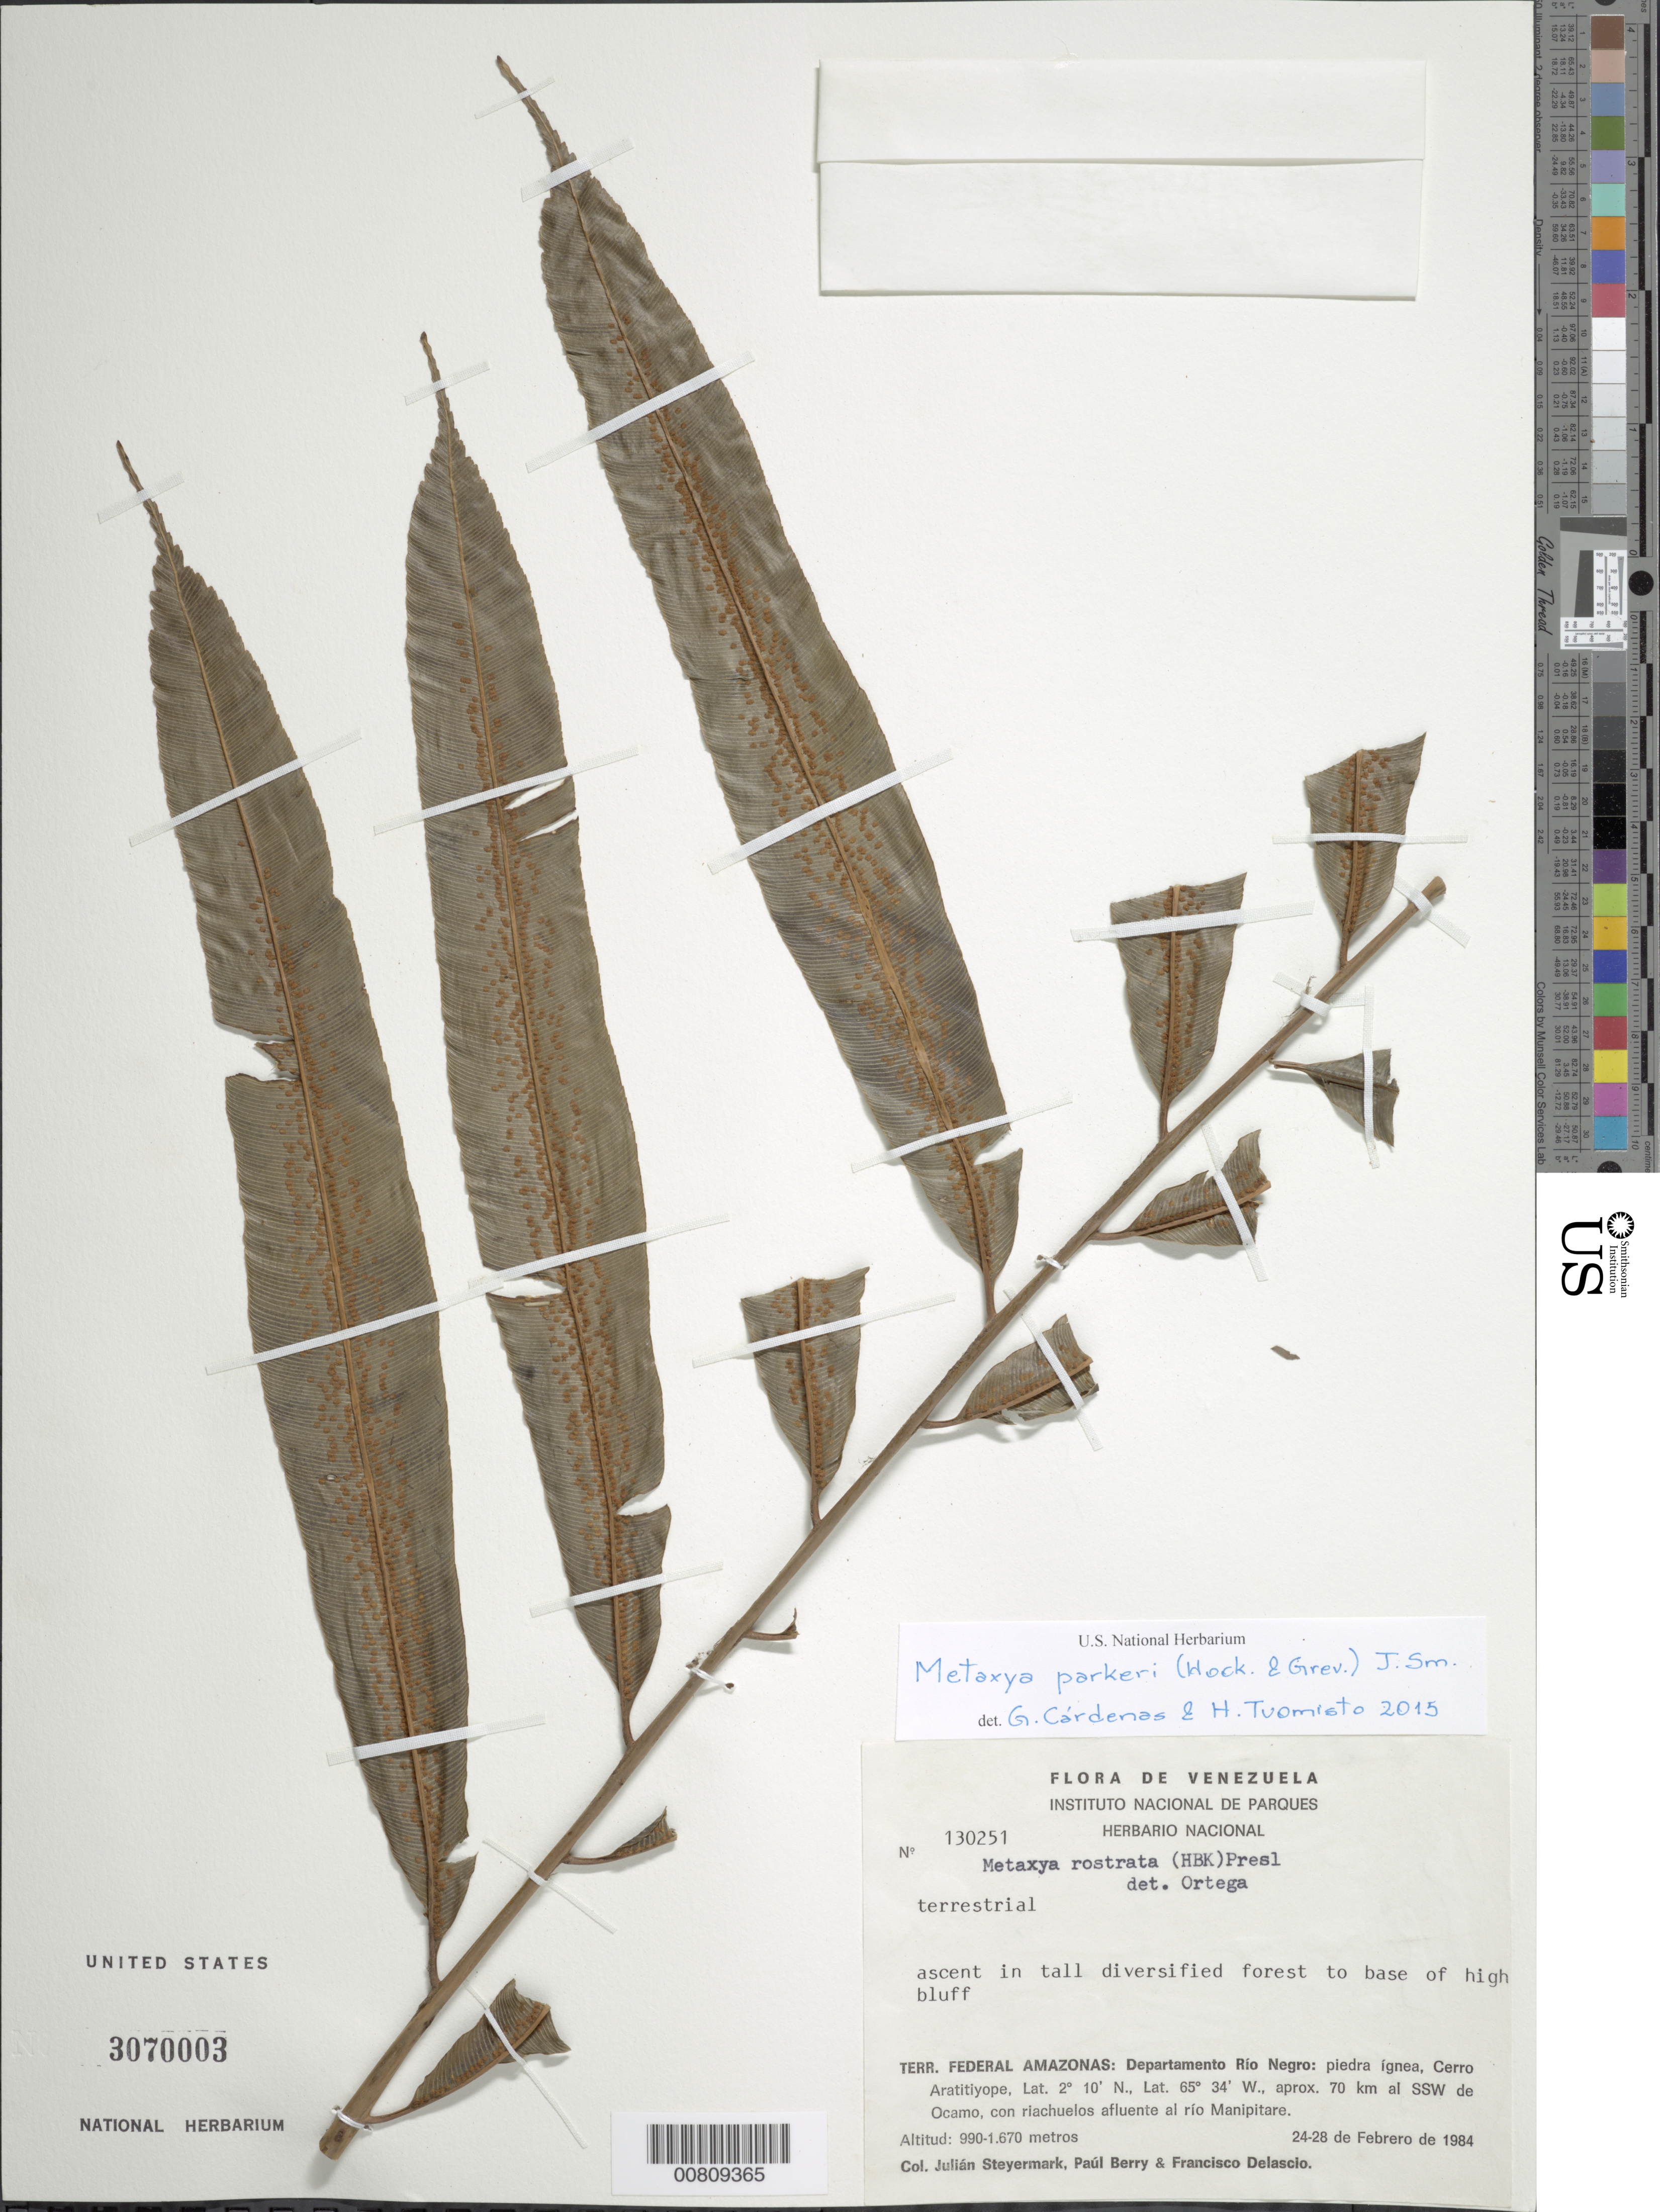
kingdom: Plantae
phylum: Tracheophyta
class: Polypodiopsida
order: Cyatheales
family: Metaxyaceae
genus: Metaxya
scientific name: Metaxya parkeri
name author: (Hook. & Grev.) J. Sm.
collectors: J. Steyermark, P. Berry & F. Delascio C.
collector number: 130251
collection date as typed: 24-Feb-84 to 28-Feb-84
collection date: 1984-02-24/1984-02-28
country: Venezuela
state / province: Amazonas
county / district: Río Negro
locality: Cerro Aratitiyope, approx. 70 km SSW of Ocamo, con riachuelos afluente al Río Manipitare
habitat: Piedra ígnea, ascent in tall diversified forest to base of high bluff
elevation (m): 990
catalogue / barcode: US 3070003